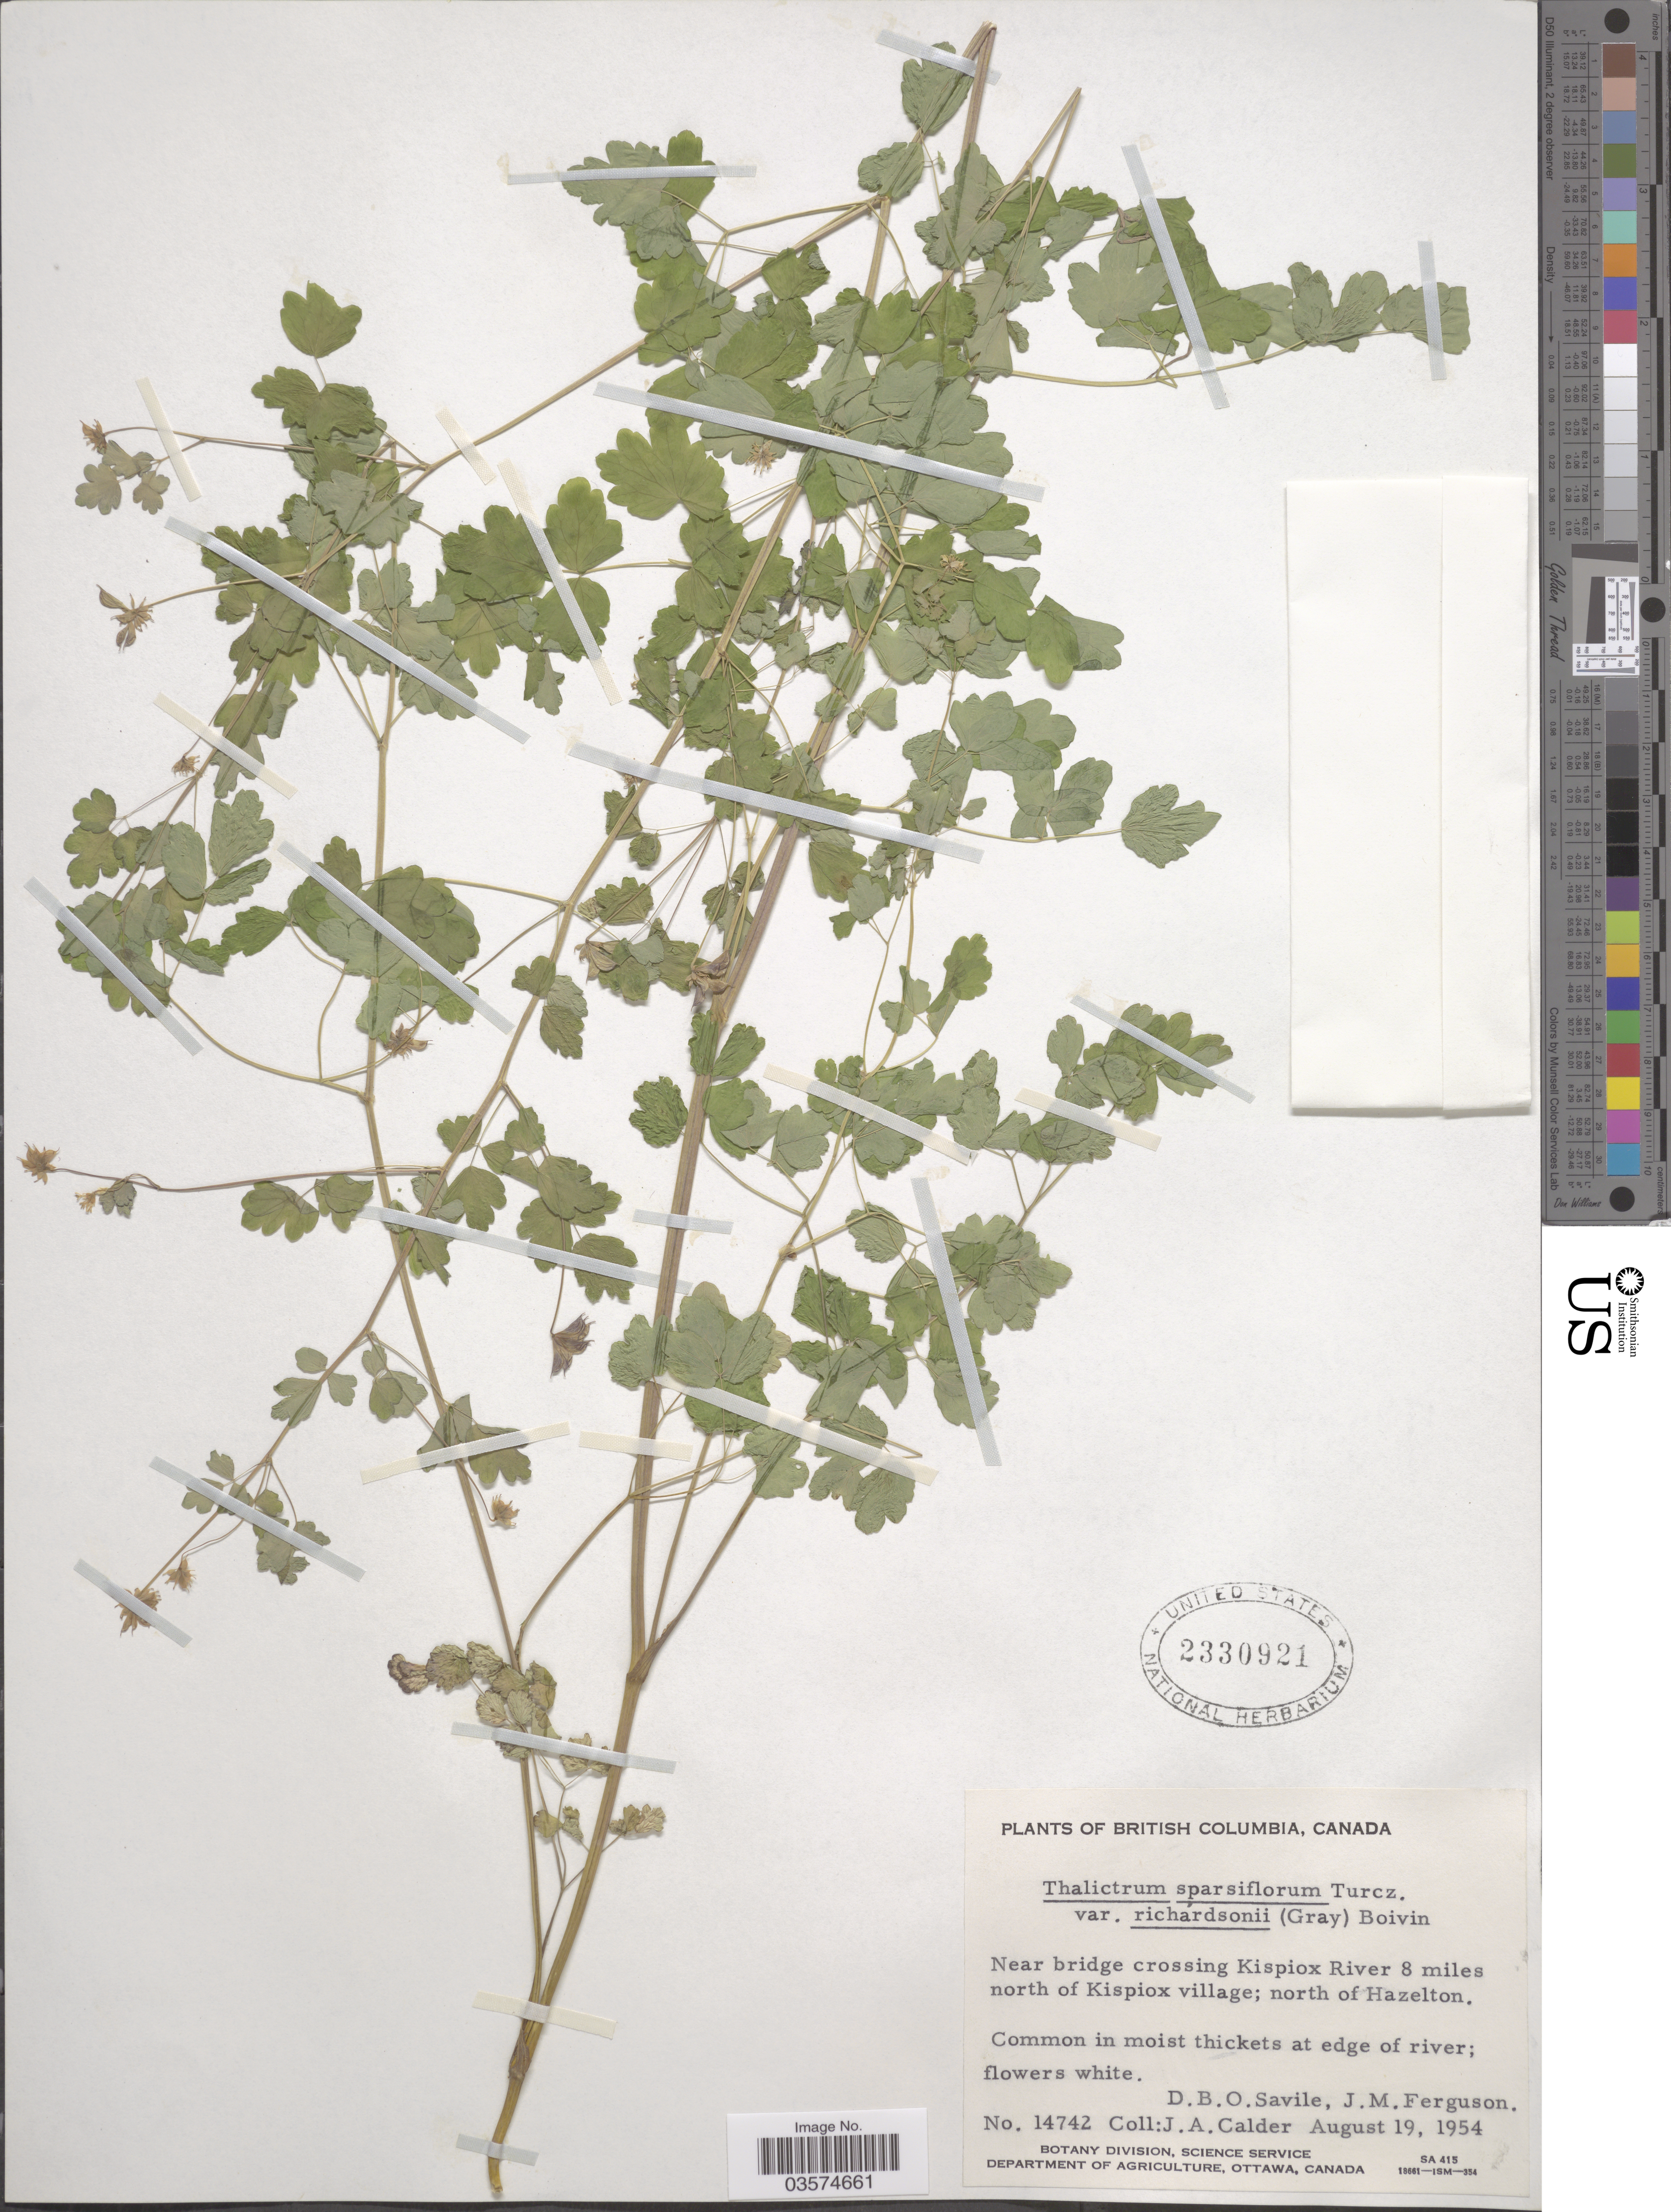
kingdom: Plantae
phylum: Tracheophyta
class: Magnoliopsida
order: Ranunculales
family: Ranunculaceae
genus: Thalictrum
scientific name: Thalictrum sparsiflorum var. richardsonii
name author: (A. Gray) B. Boivin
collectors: J. A. Calder, D. Savile & J. M. Ferguson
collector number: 14742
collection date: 1954-08-19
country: Canada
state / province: British Columbia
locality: Common in moist thickets at edge of river. Near bridge crossing Kispiox River 8 miles north of Kispiox village; north of Hazelton.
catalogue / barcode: US 2330921